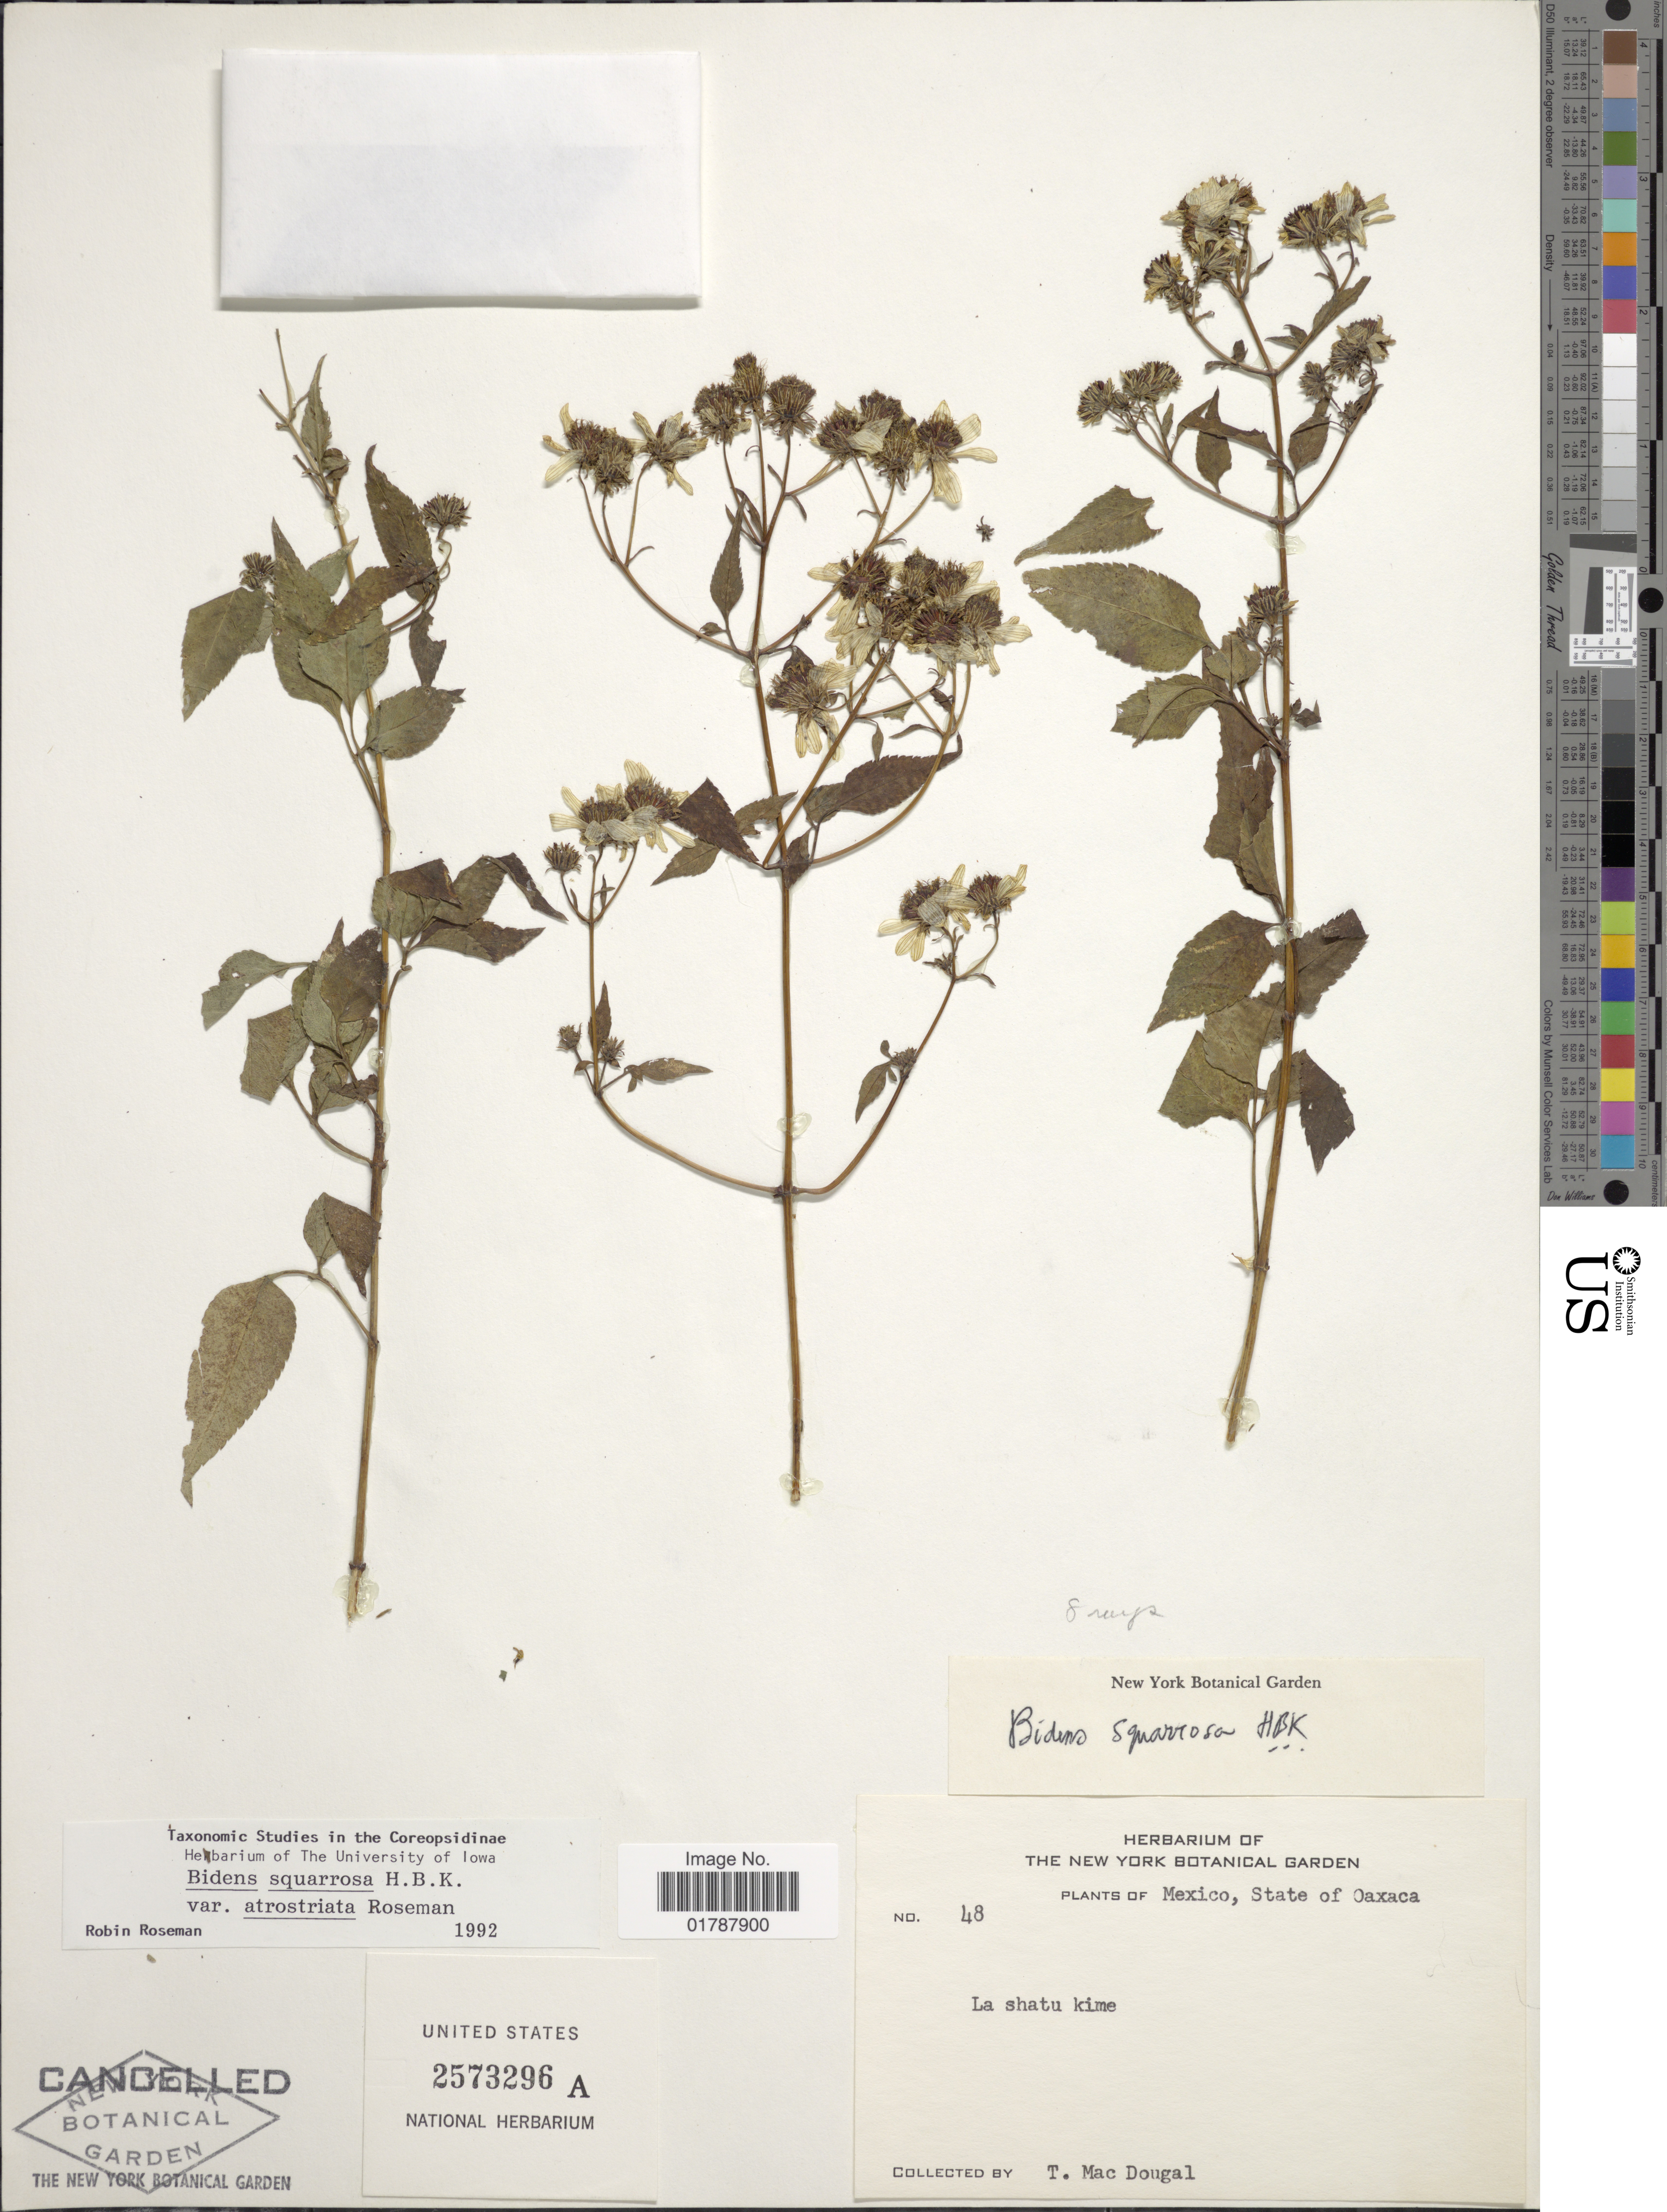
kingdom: Plantae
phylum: Tracheophyta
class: Magnoliopsida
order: Asterales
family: Asteraceae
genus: Bidens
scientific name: Bidens squarrosa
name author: Kunth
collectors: T. MacDougal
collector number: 48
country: Mexico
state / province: Oaxaca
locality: State of Oaxaca, La Shatu kime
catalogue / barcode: US 2573296A